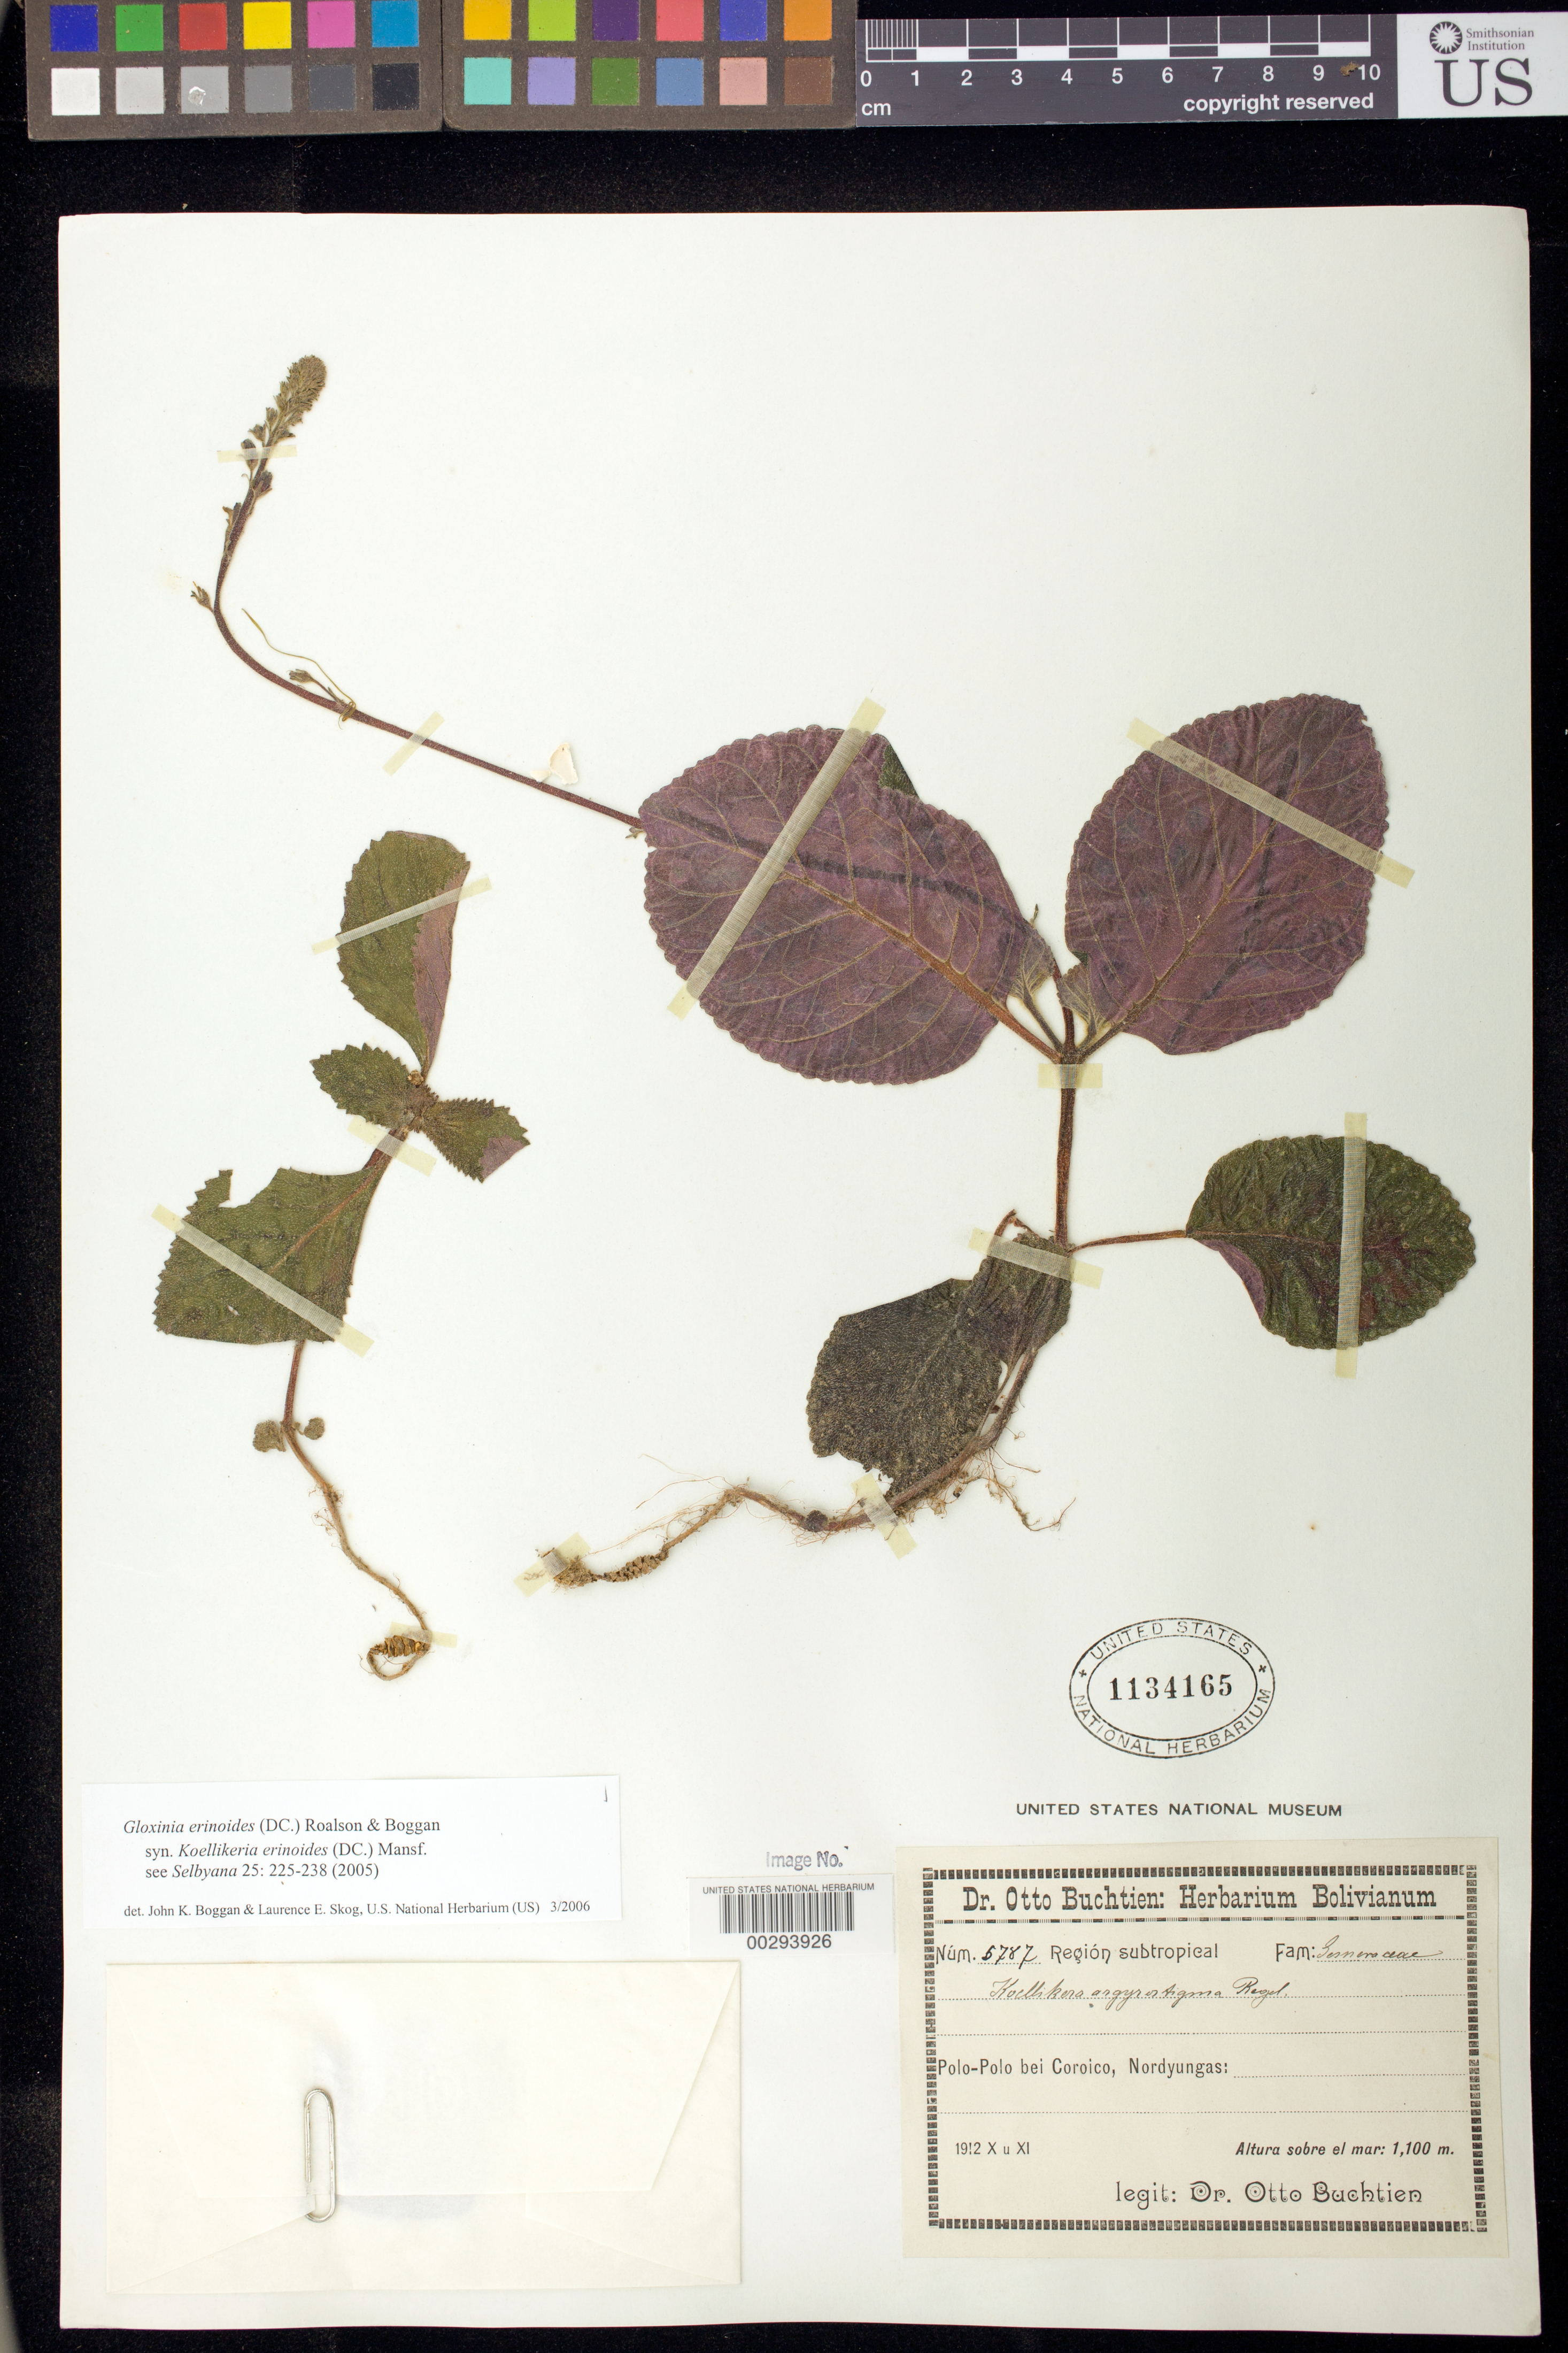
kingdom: Plantae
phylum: Tracheophyta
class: Magnoliopsida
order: Lamiales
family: Gesneriaceae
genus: Gloxinia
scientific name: Gloxinia erinoides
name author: (DC.) Roalson & Boggan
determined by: Boggan, J. K.; Skog, L. E.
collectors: O. Buchtien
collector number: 5787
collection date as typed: Oct-Nov 1912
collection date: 1912-10/1912-11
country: Bolivia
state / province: La Paz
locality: Nor Yungas, Polo-polo by Corocio, Nordyungas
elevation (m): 1100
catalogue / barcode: US 1134165